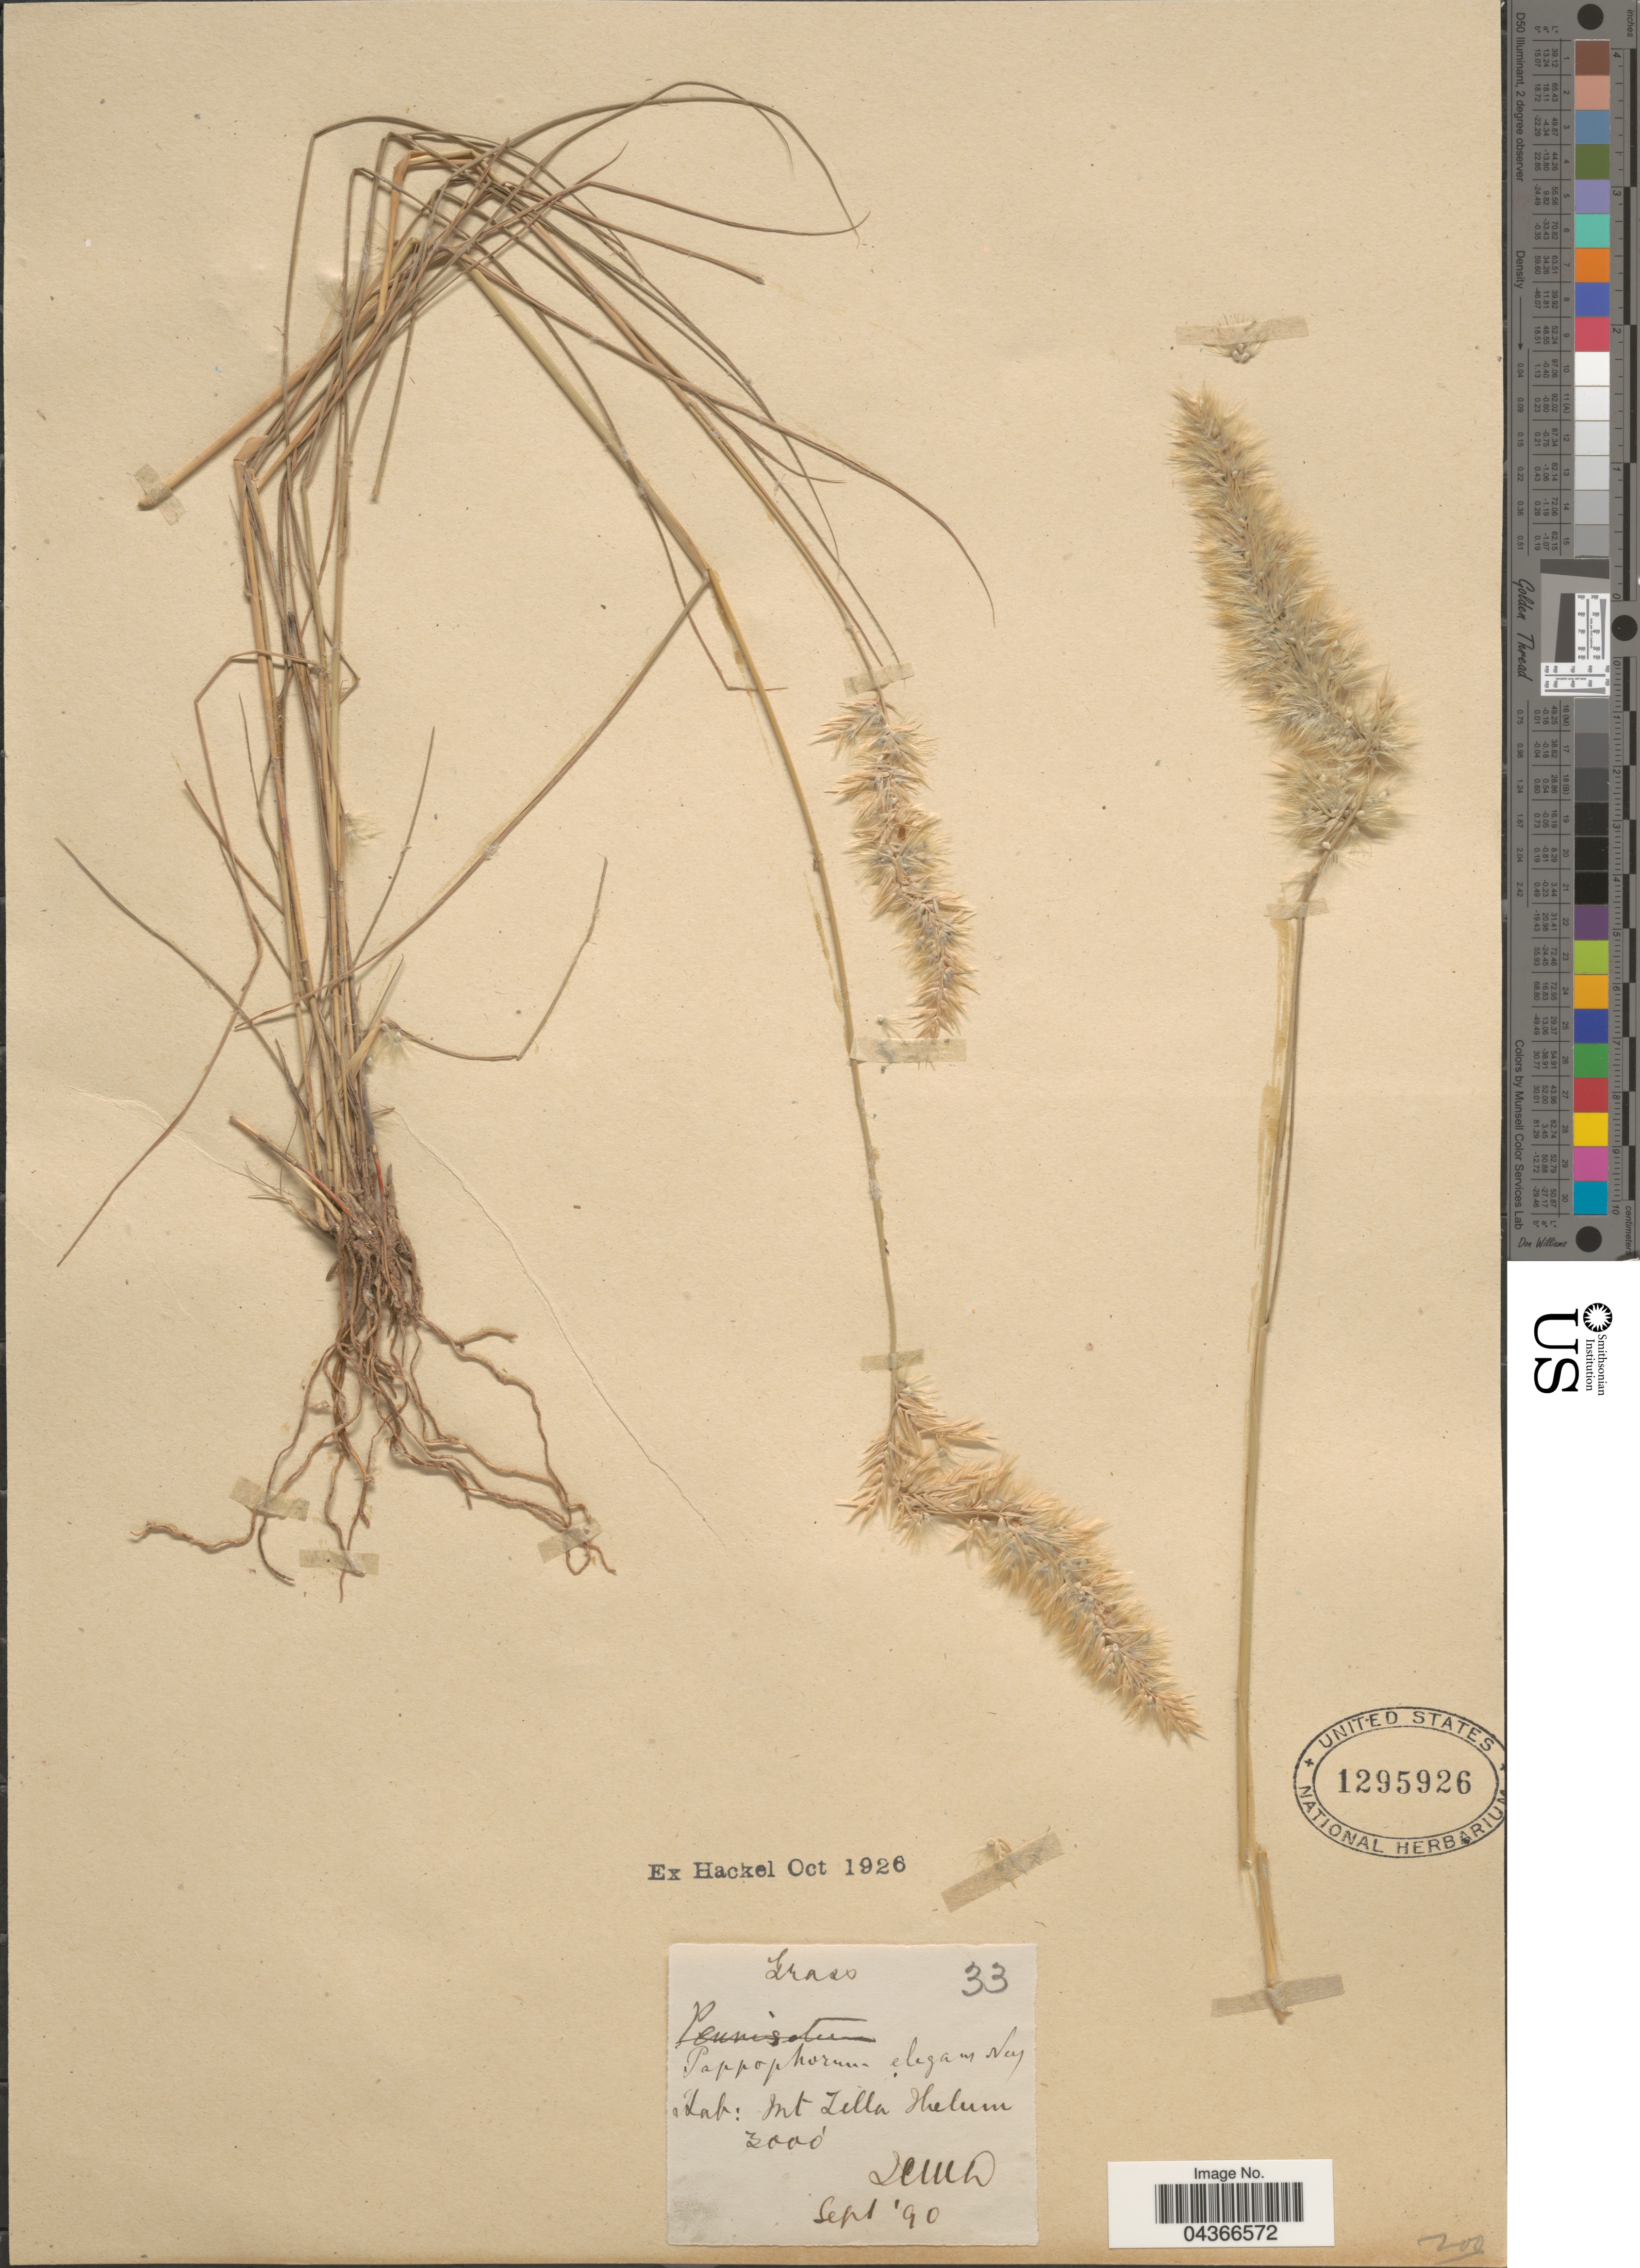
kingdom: Plantae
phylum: Tracheophyta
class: Liliopsida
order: Poales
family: Poaceae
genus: Enneapogon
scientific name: Enneapogon persicus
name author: Boiss.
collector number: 33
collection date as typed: Transcribed d/m/y: /9/90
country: India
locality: Mt Lilla Jhelum.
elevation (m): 914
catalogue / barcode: US 1295926